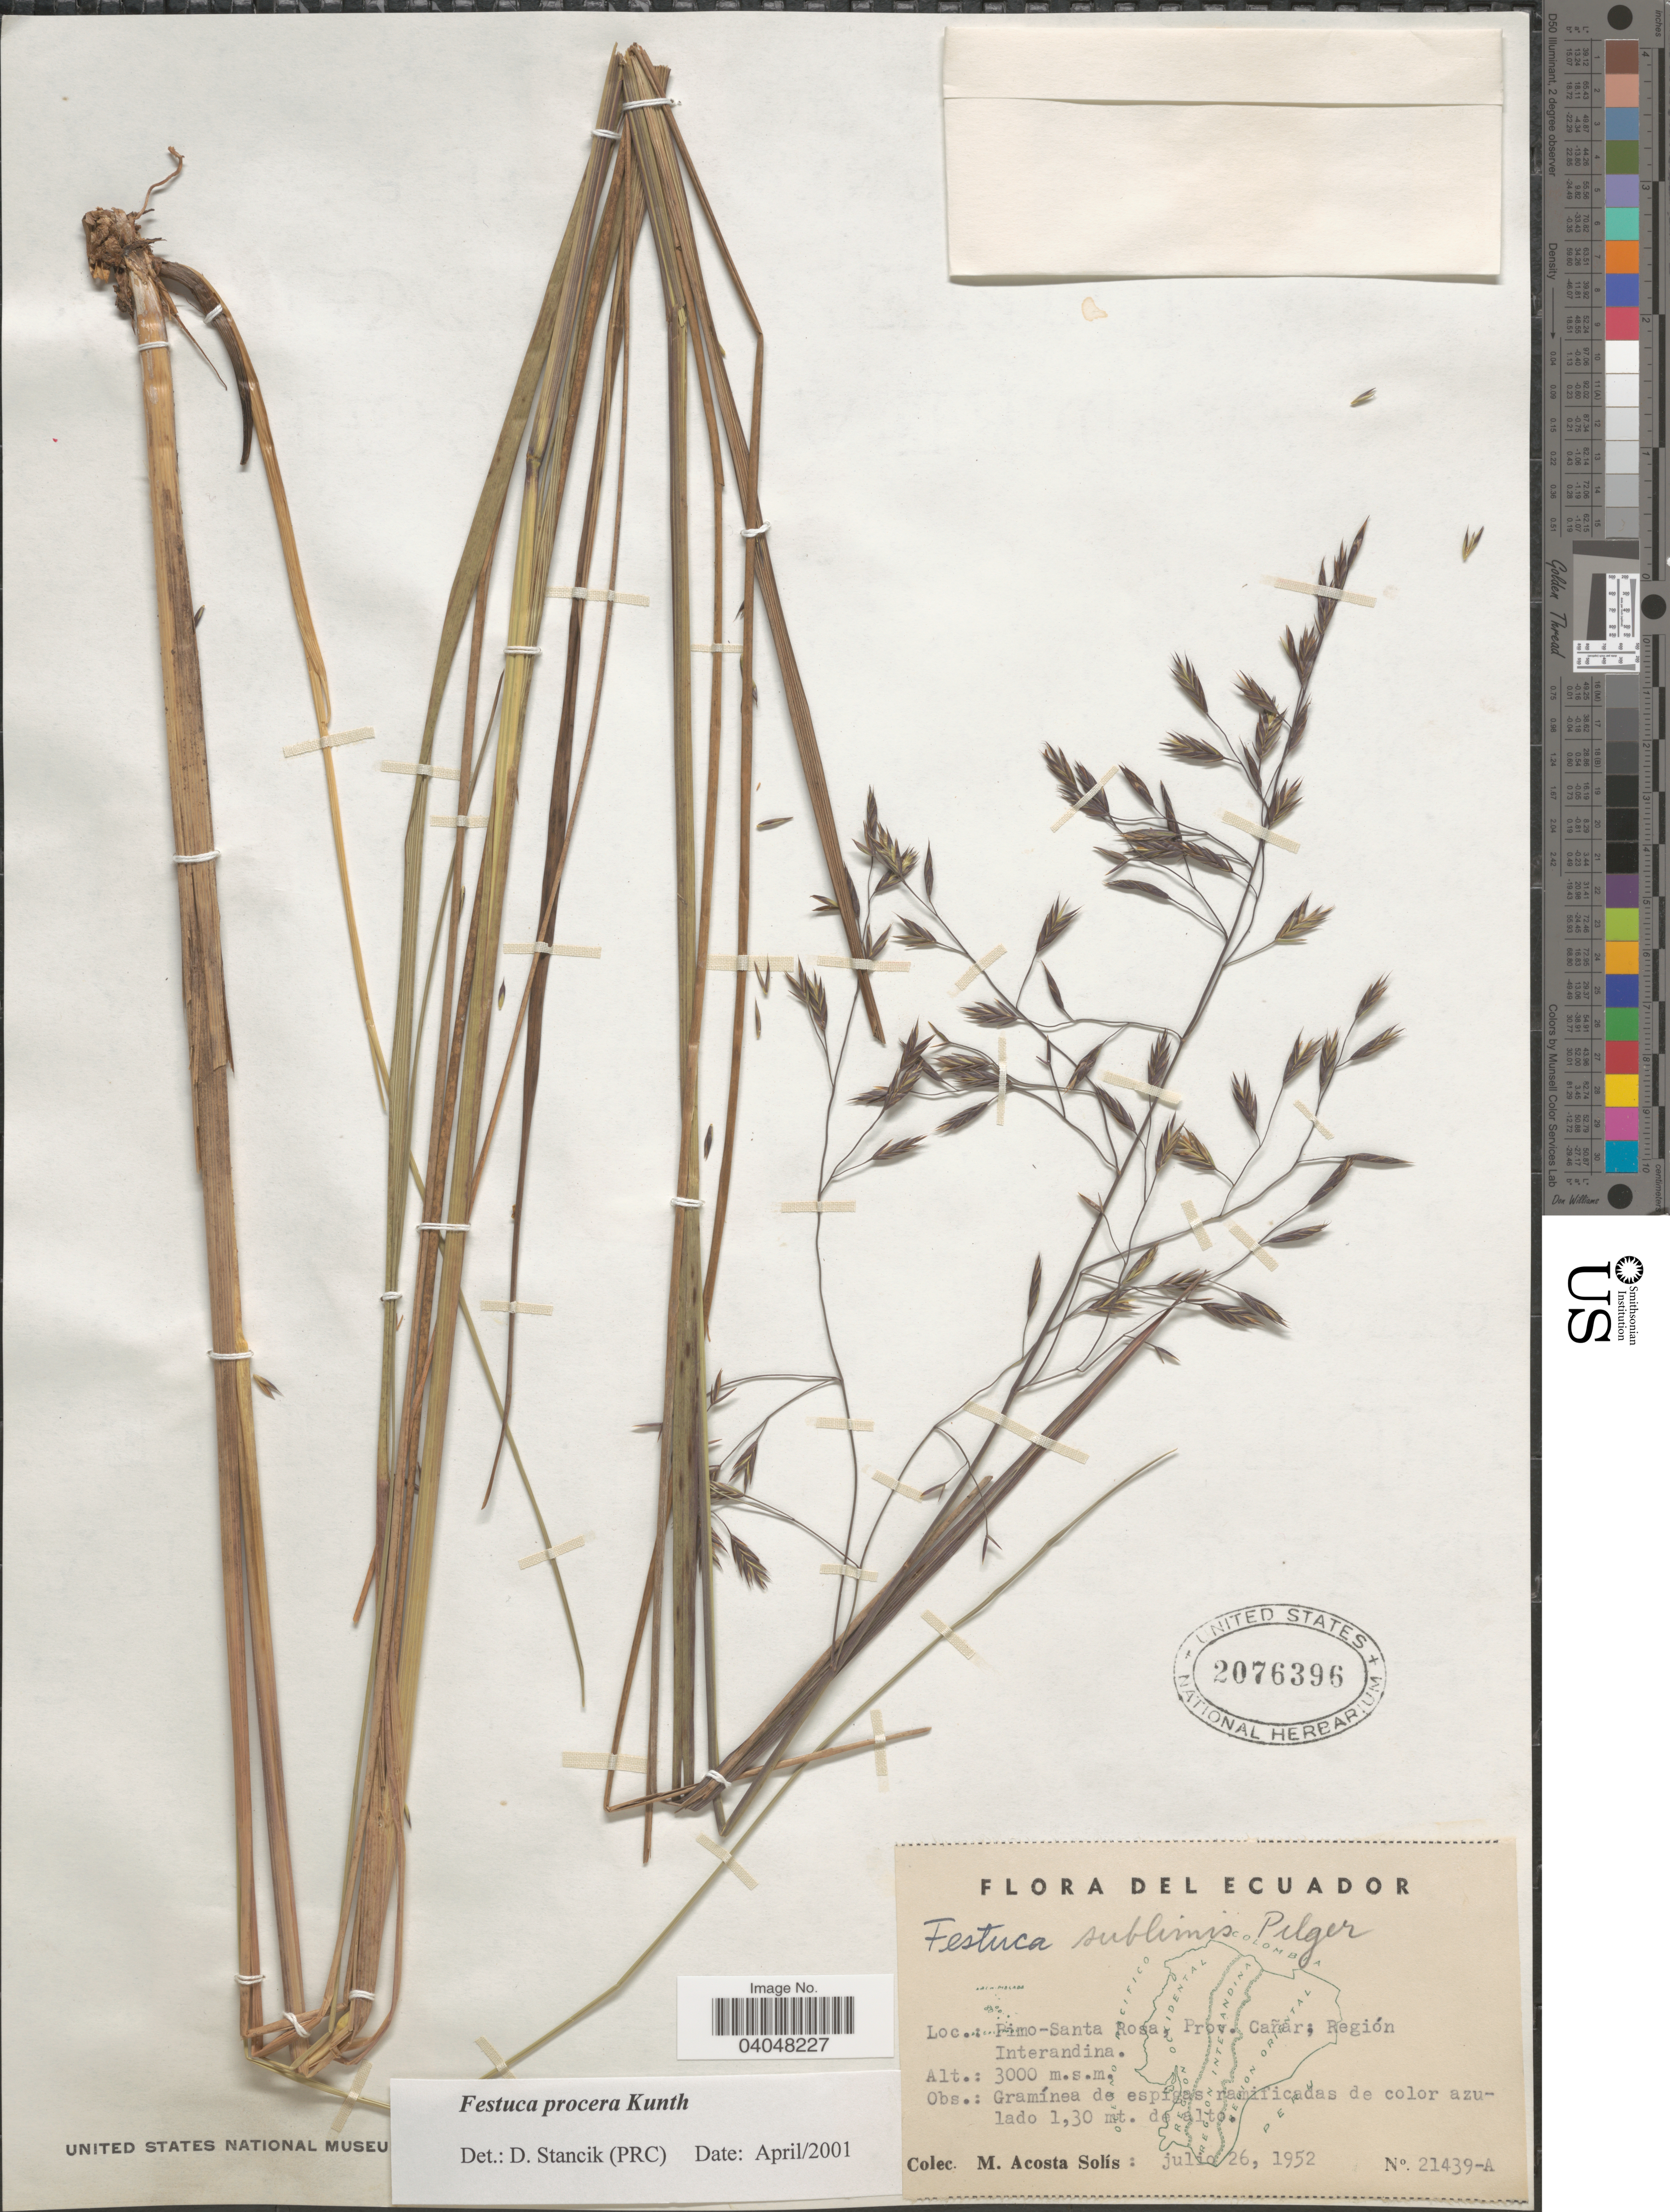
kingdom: Plantae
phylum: Tracheophyta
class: Liliopsida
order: Poales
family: Poaceae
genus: Festuca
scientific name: Festuca procera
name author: Kunth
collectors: M. Acosta Solis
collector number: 21439-A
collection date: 1952-07-26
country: Ecuador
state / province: Cañar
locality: Pimo-Santa Rosa; Región Interandina.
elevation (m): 3000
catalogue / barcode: US 2076396